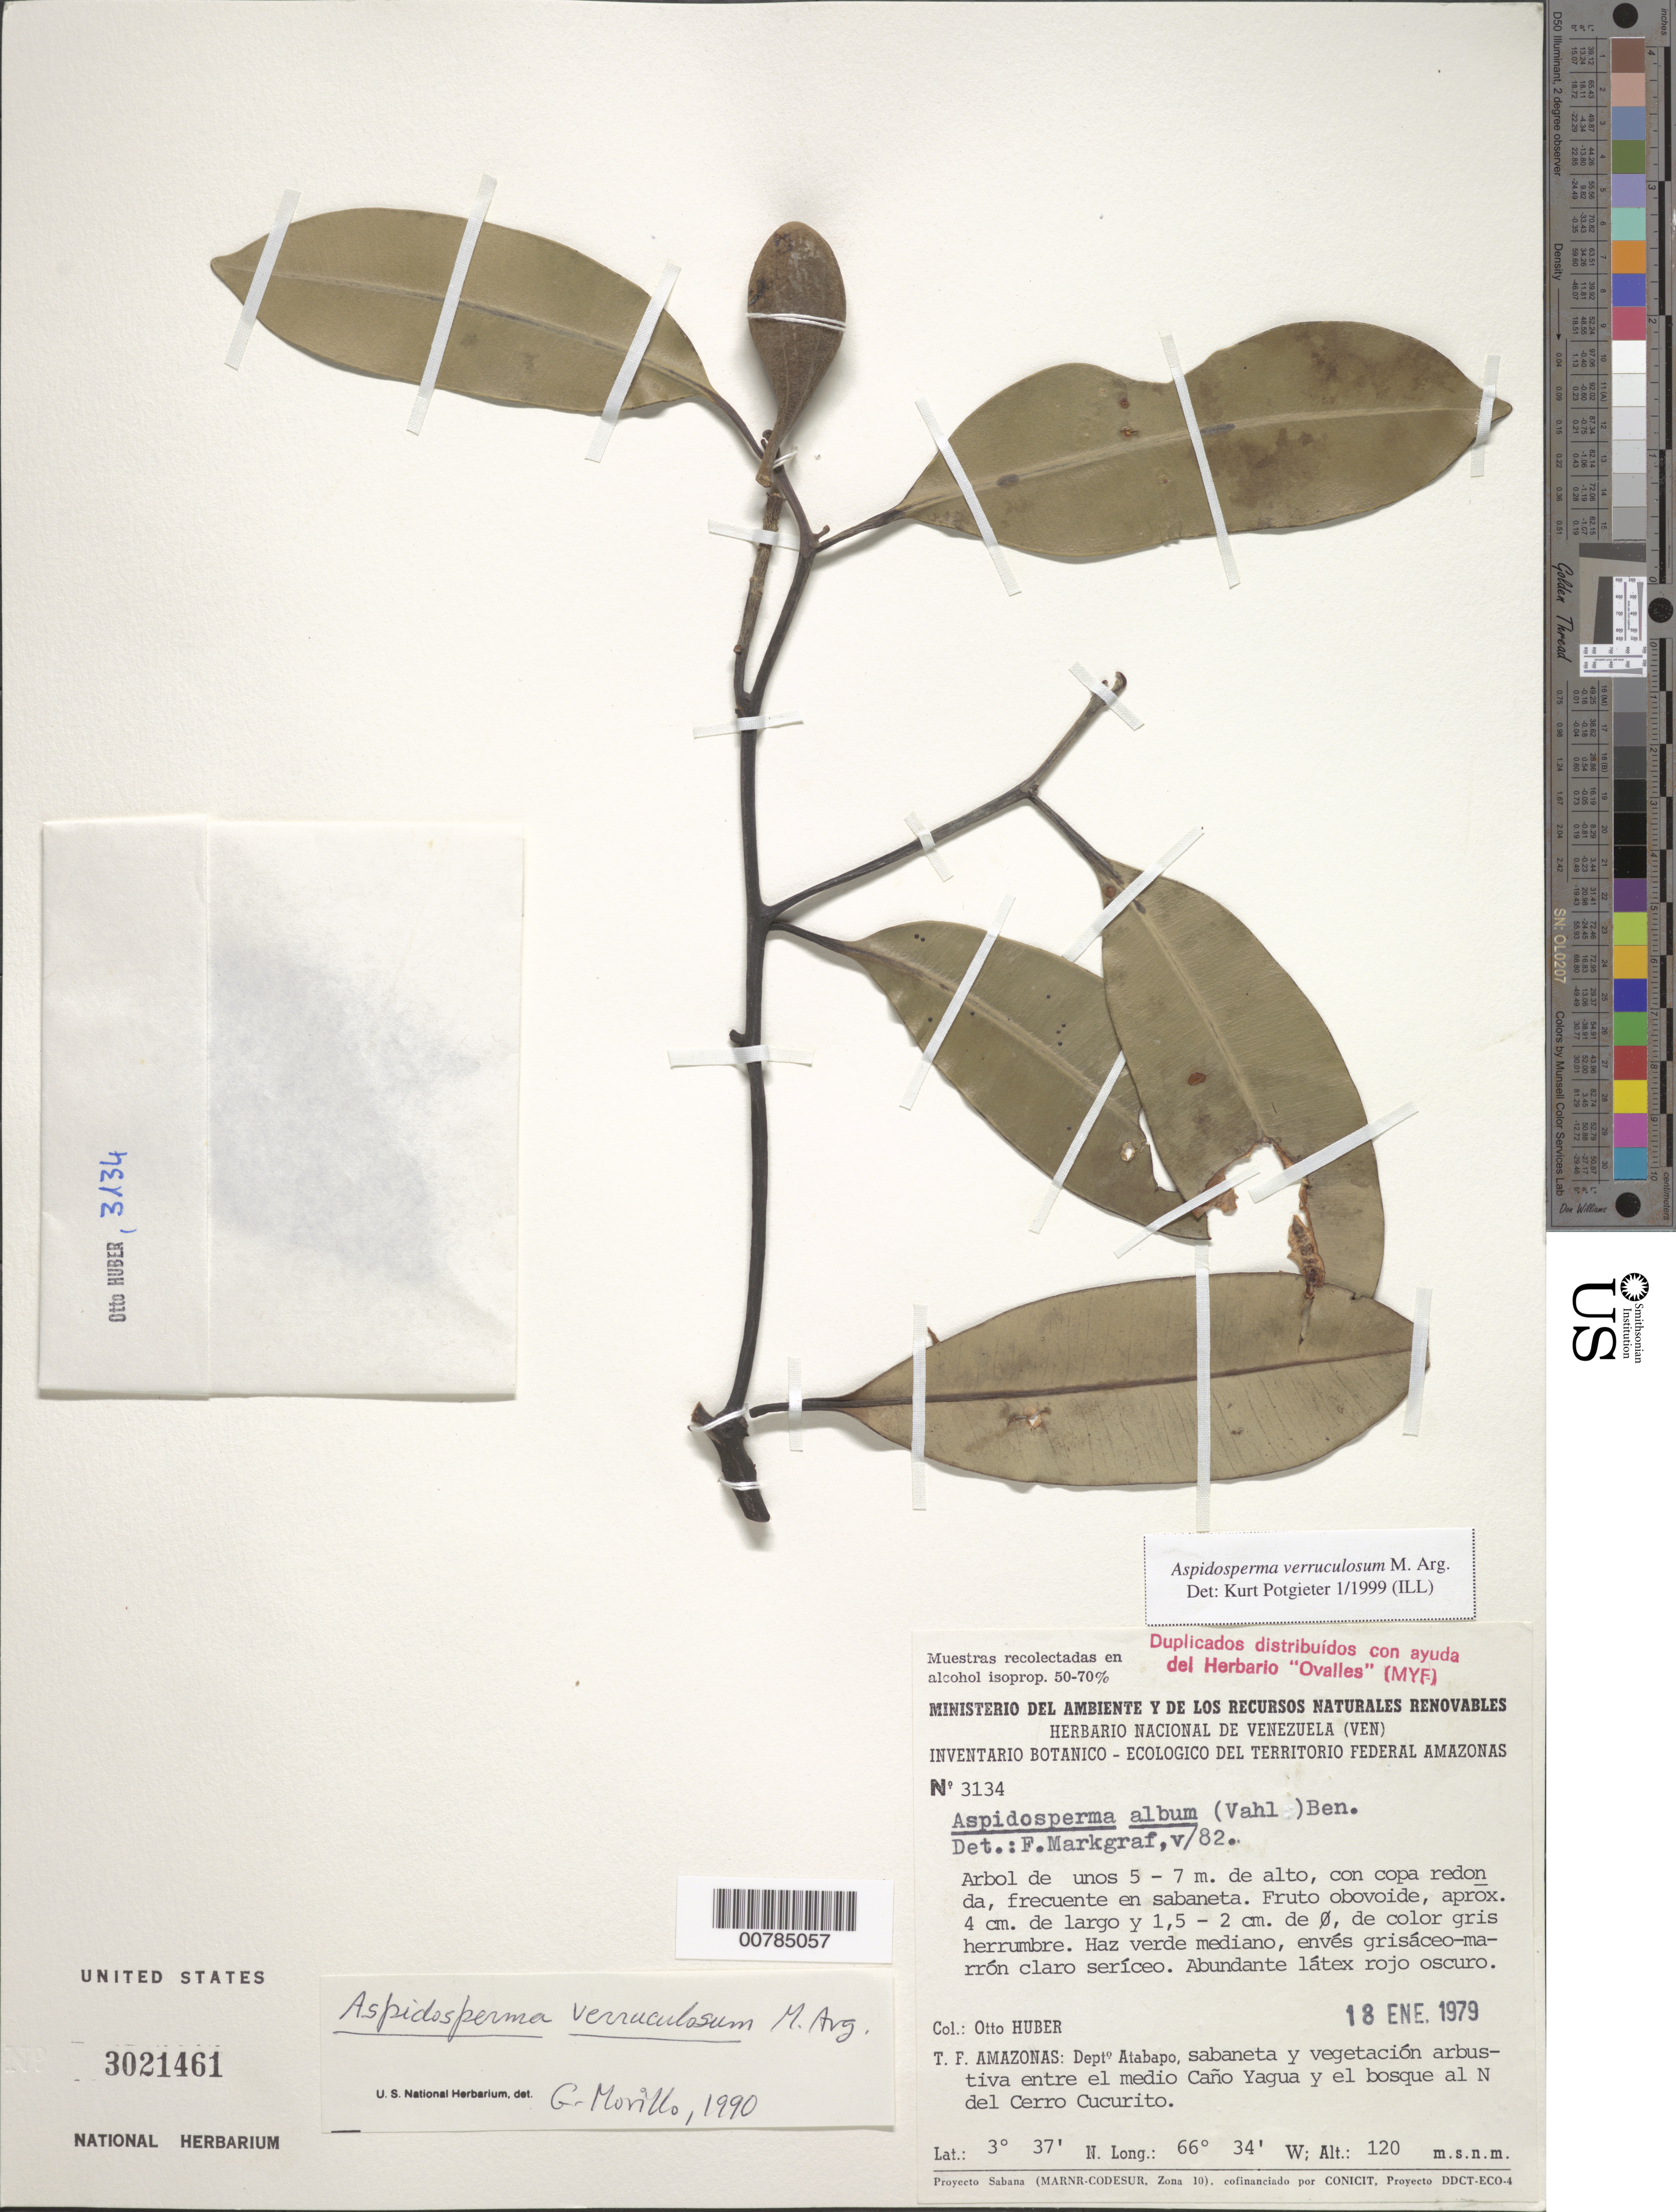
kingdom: Plantae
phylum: Tracheophyta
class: Magnoliopsida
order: Gentianales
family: Apocynaceae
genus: Aspidosperma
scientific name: Aspidosperma verruculosum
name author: Müll. Arg.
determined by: Potgieter, K.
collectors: O. Huber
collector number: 3134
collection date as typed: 18-Jan-79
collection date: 1979-01-18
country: Venezuela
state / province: Amazonas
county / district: Atabapo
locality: Cerro Cucurito, entre el medio Caño Yagua y el bosque al N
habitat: Sabaneta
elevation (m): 120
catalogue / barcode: US 3021461